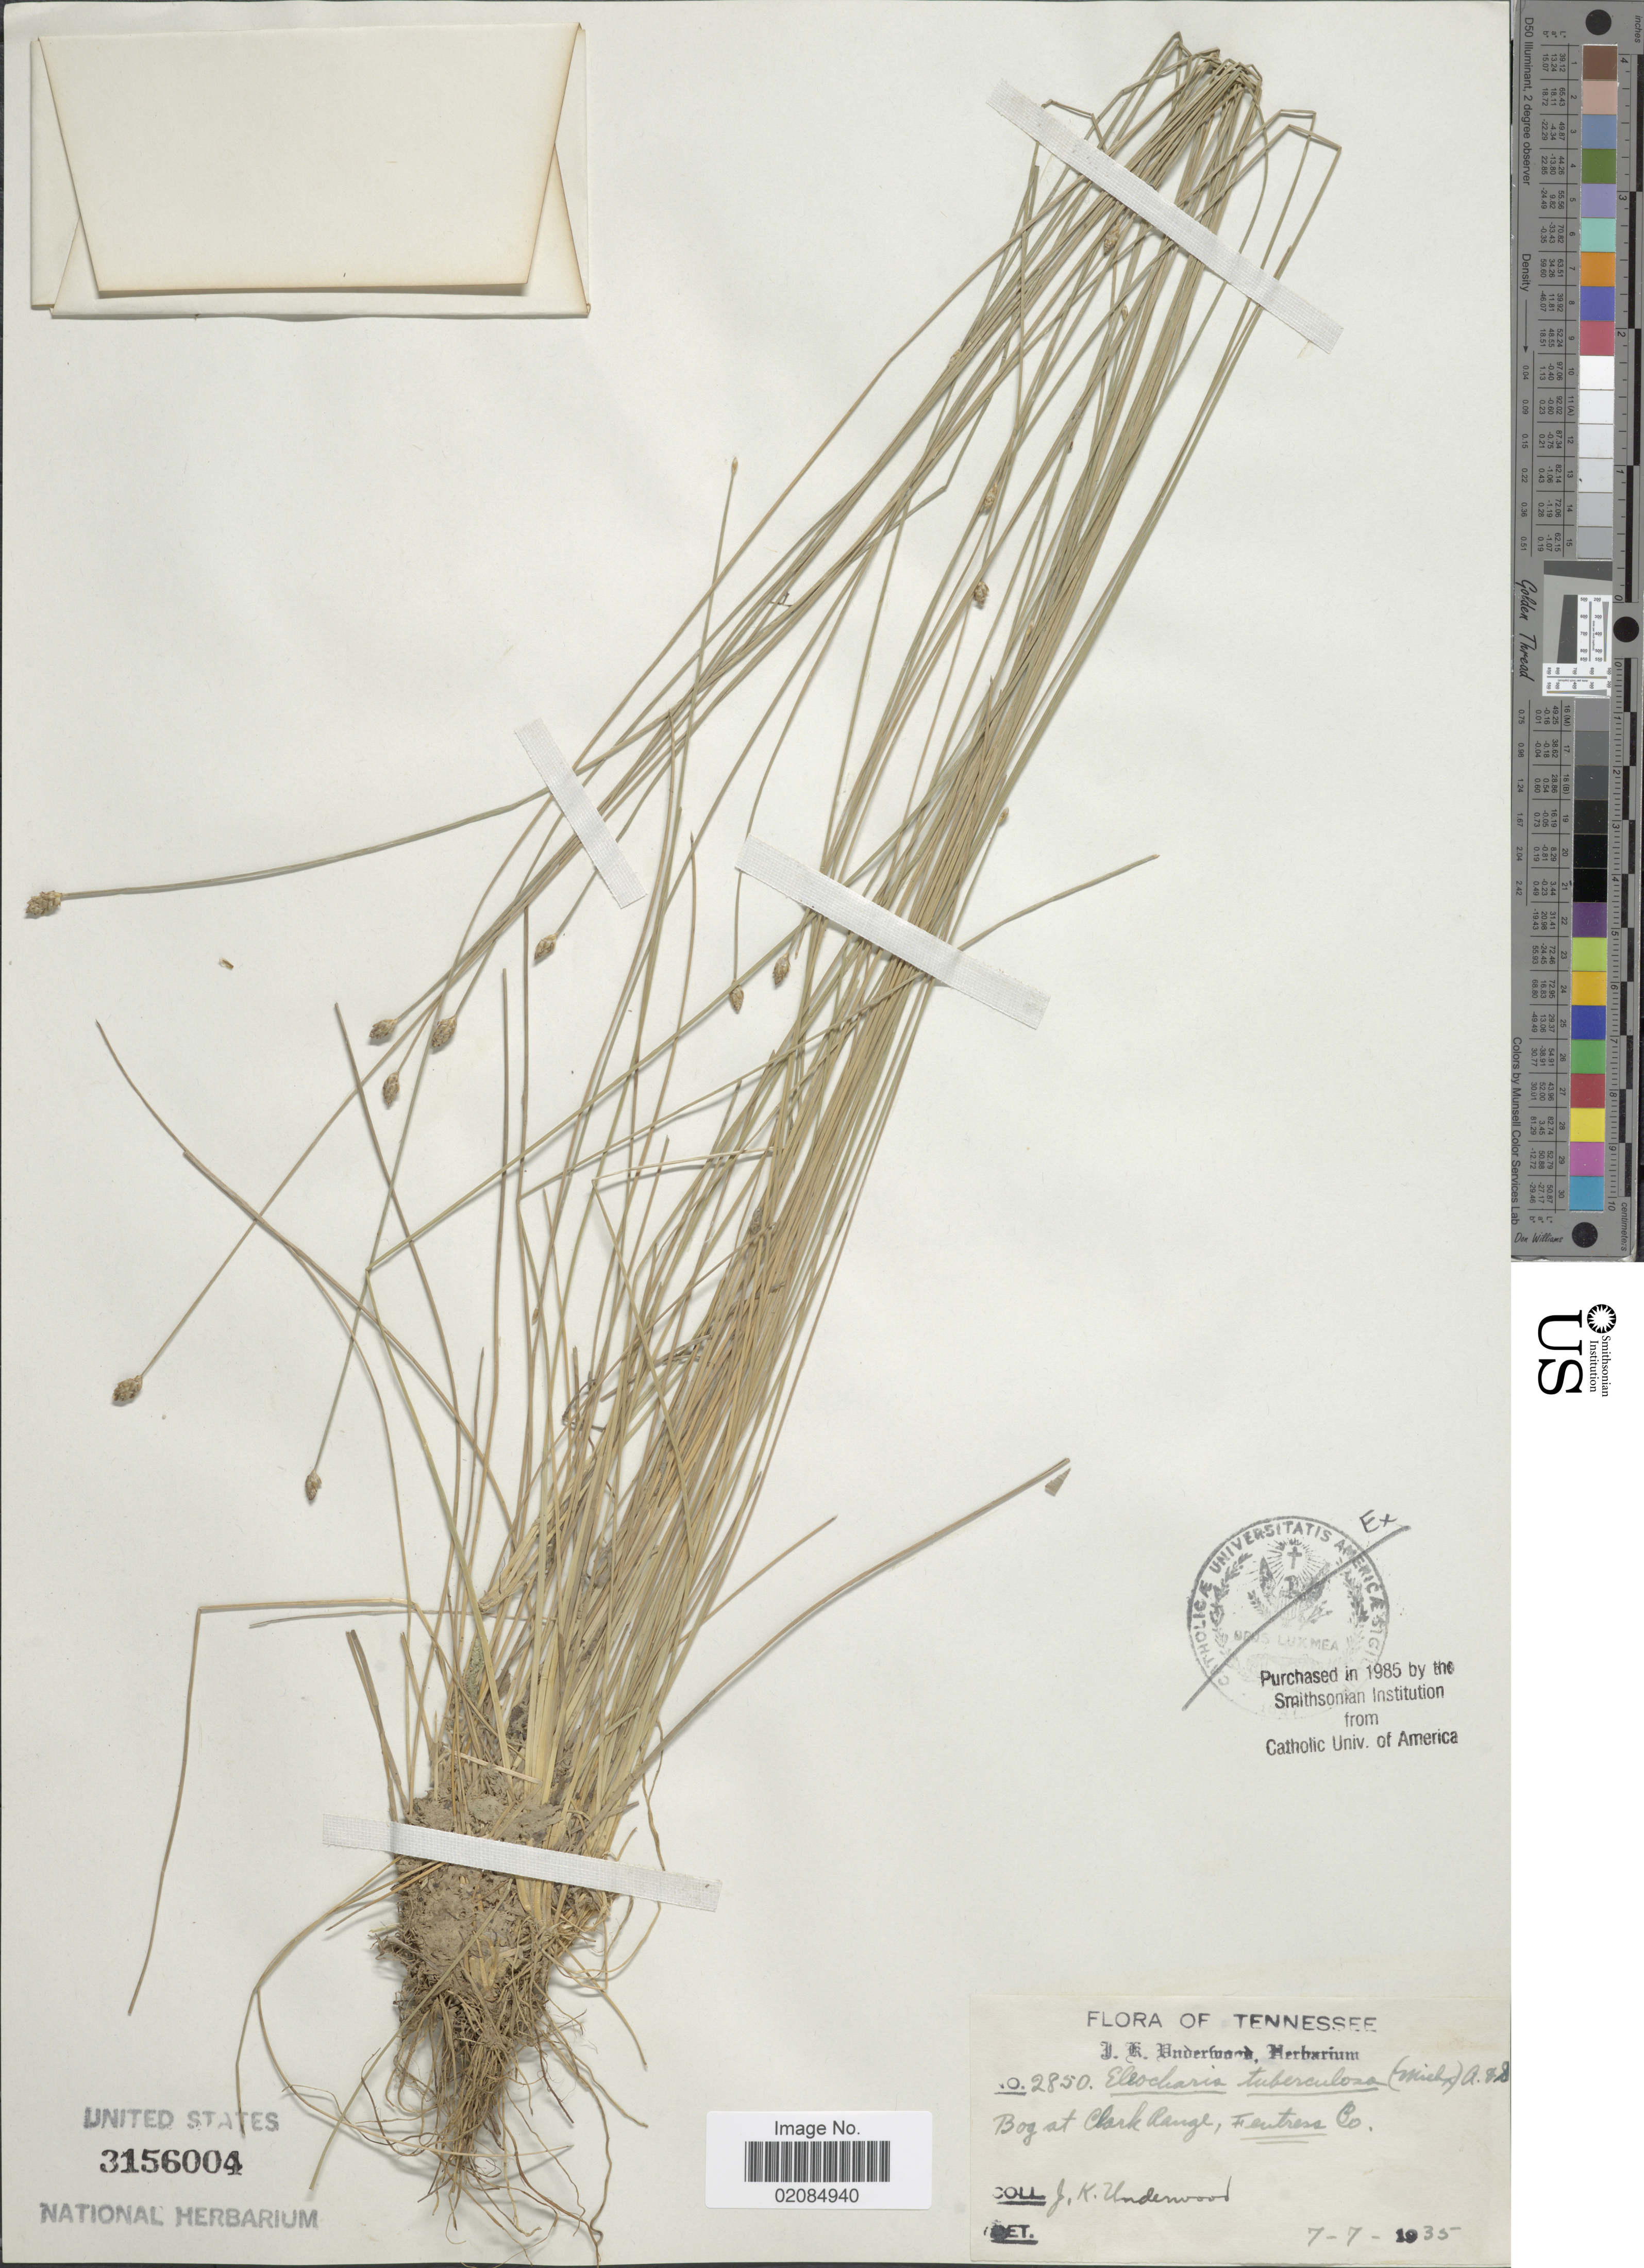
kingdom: Plantae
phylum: Tracheophyta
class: Liliopsida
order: Poales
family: Cyperaceae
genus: Eleocharis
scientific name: Eleocharis tuberculosa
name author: (Michx.) Roem. & Schult.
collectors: J. K. Underwood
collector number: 2850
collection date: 1935-07-07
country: United States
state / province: Tennessee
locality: Bog at Clark Range, Fentress Co.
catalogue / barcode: US 3156004